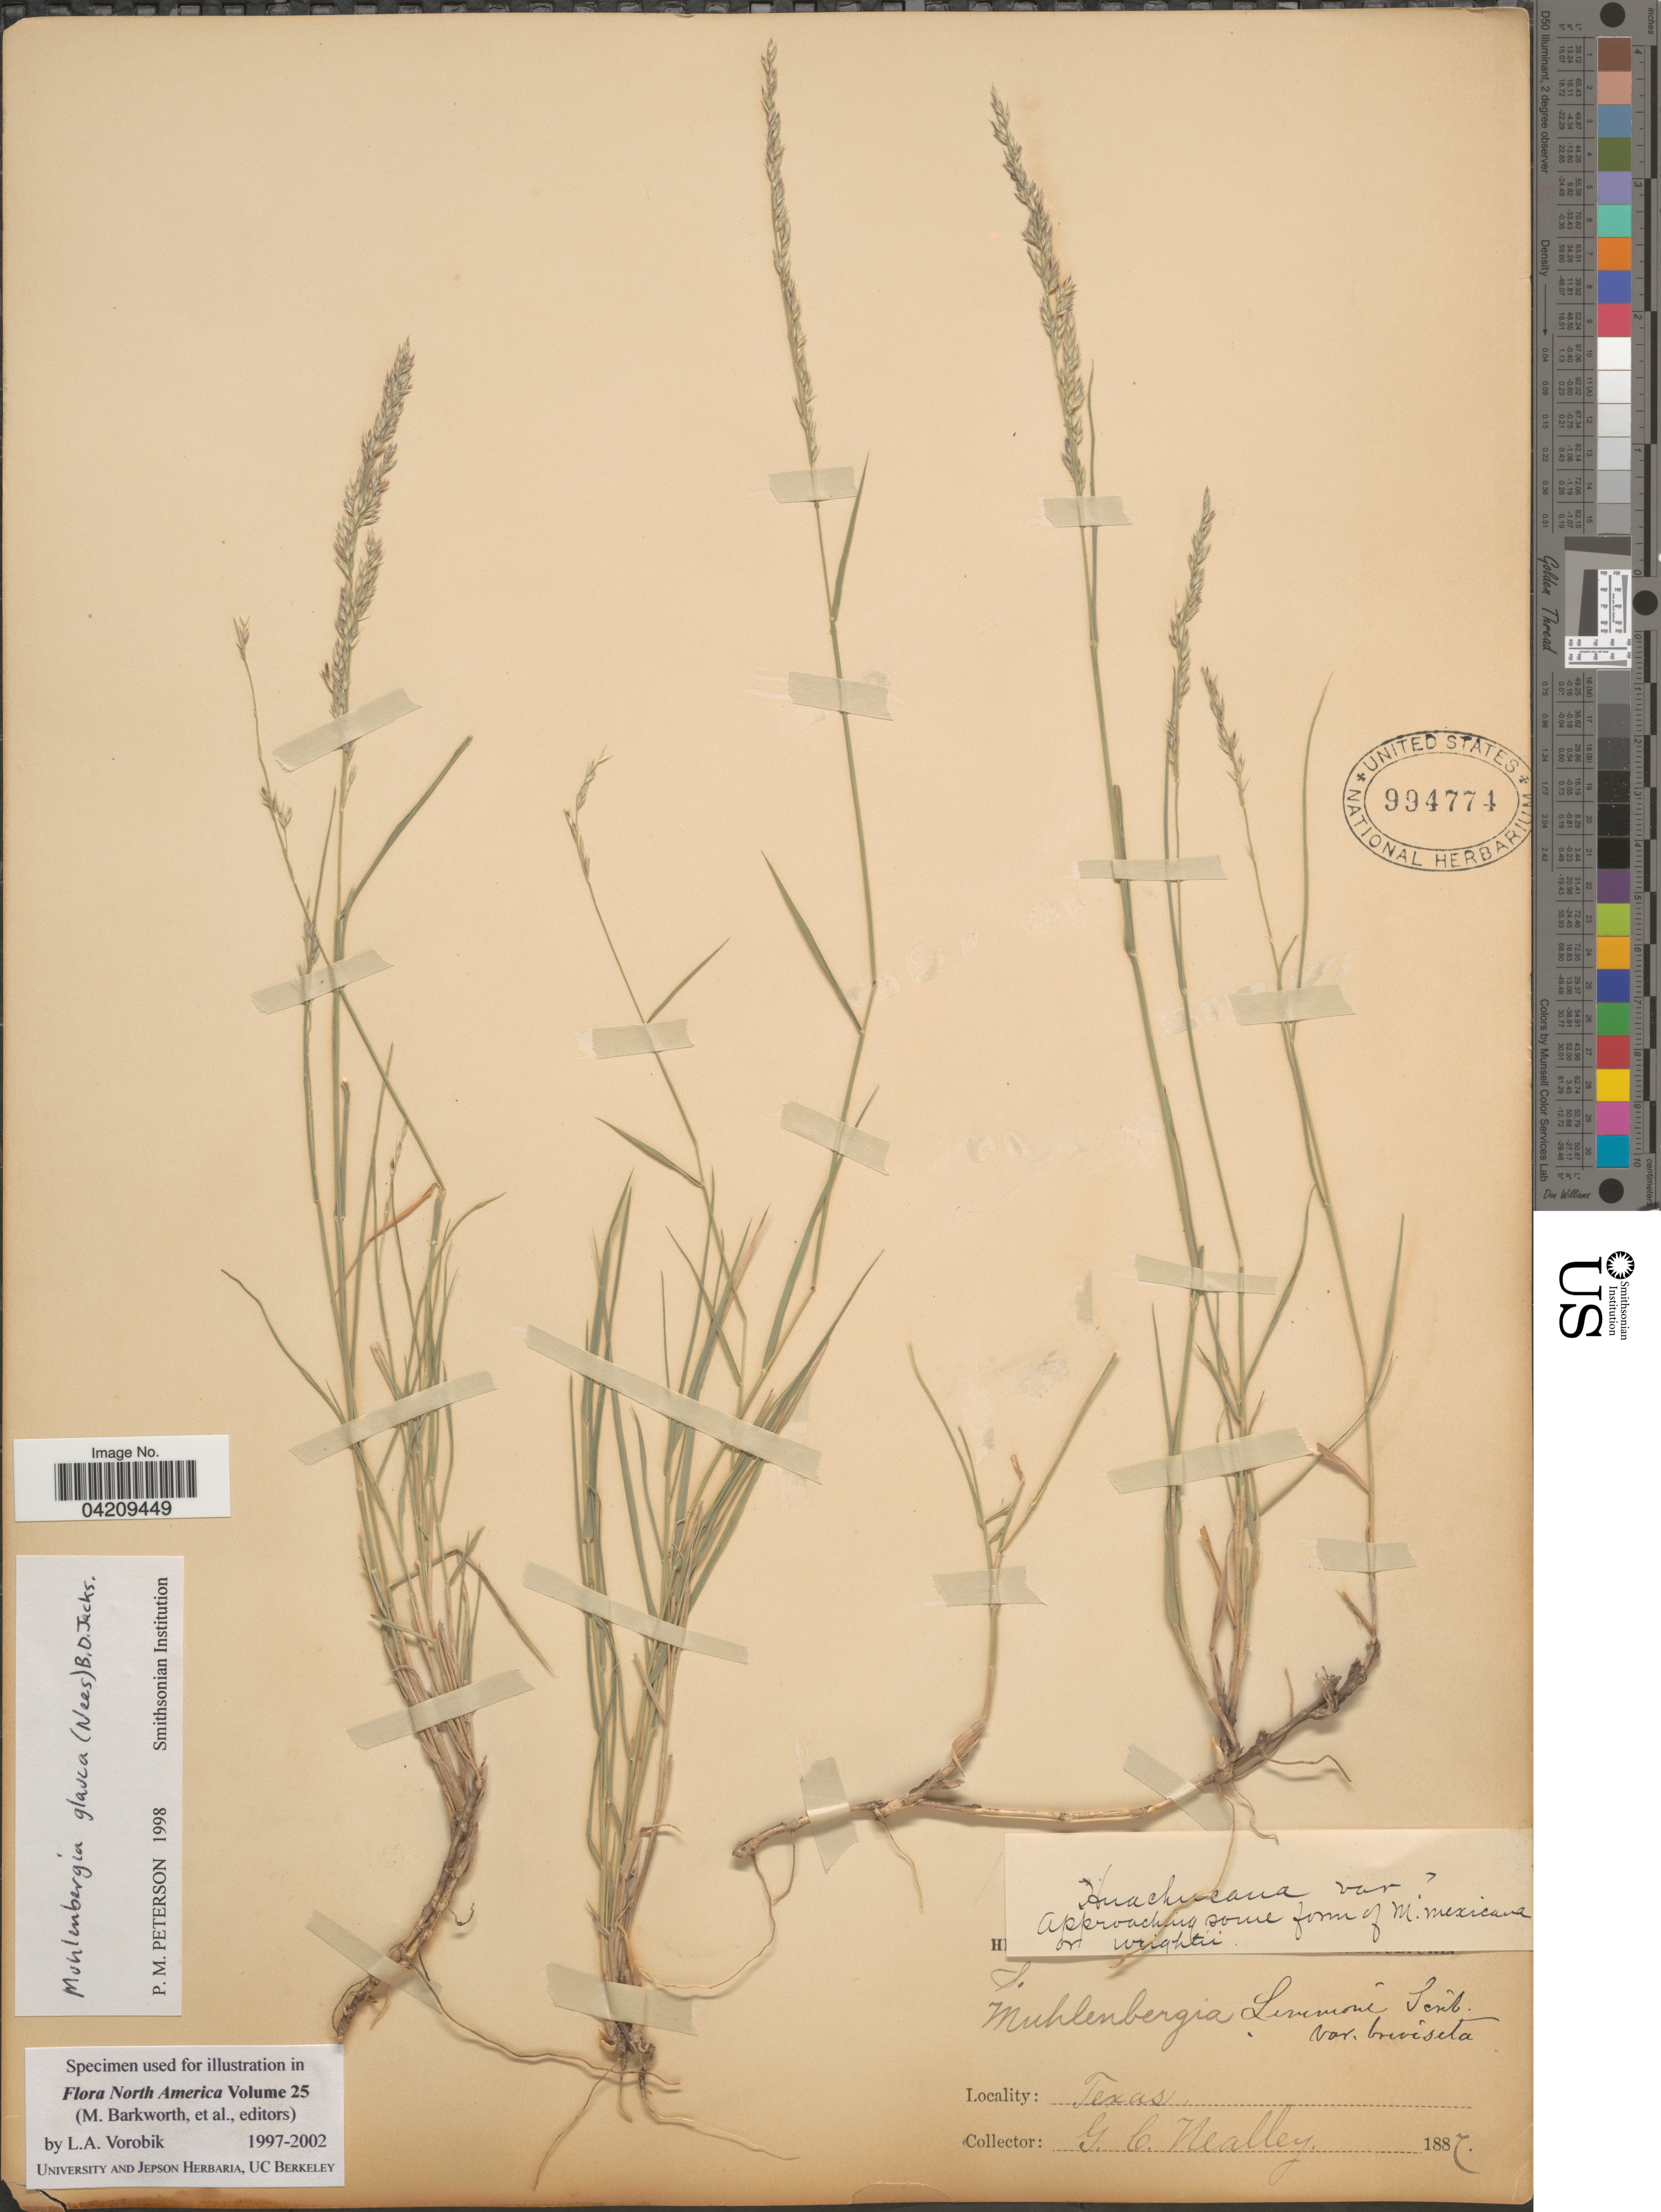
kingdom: Plantae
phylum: Tracheophyta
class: Liliopsida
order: Poales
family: Poaceae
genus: Muhlenbergia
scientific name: Muhlenbergia glauca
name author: (Nees) Mez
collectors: G. C. Nealley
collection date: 1887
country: United States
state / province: Texas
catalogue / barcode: US 994774